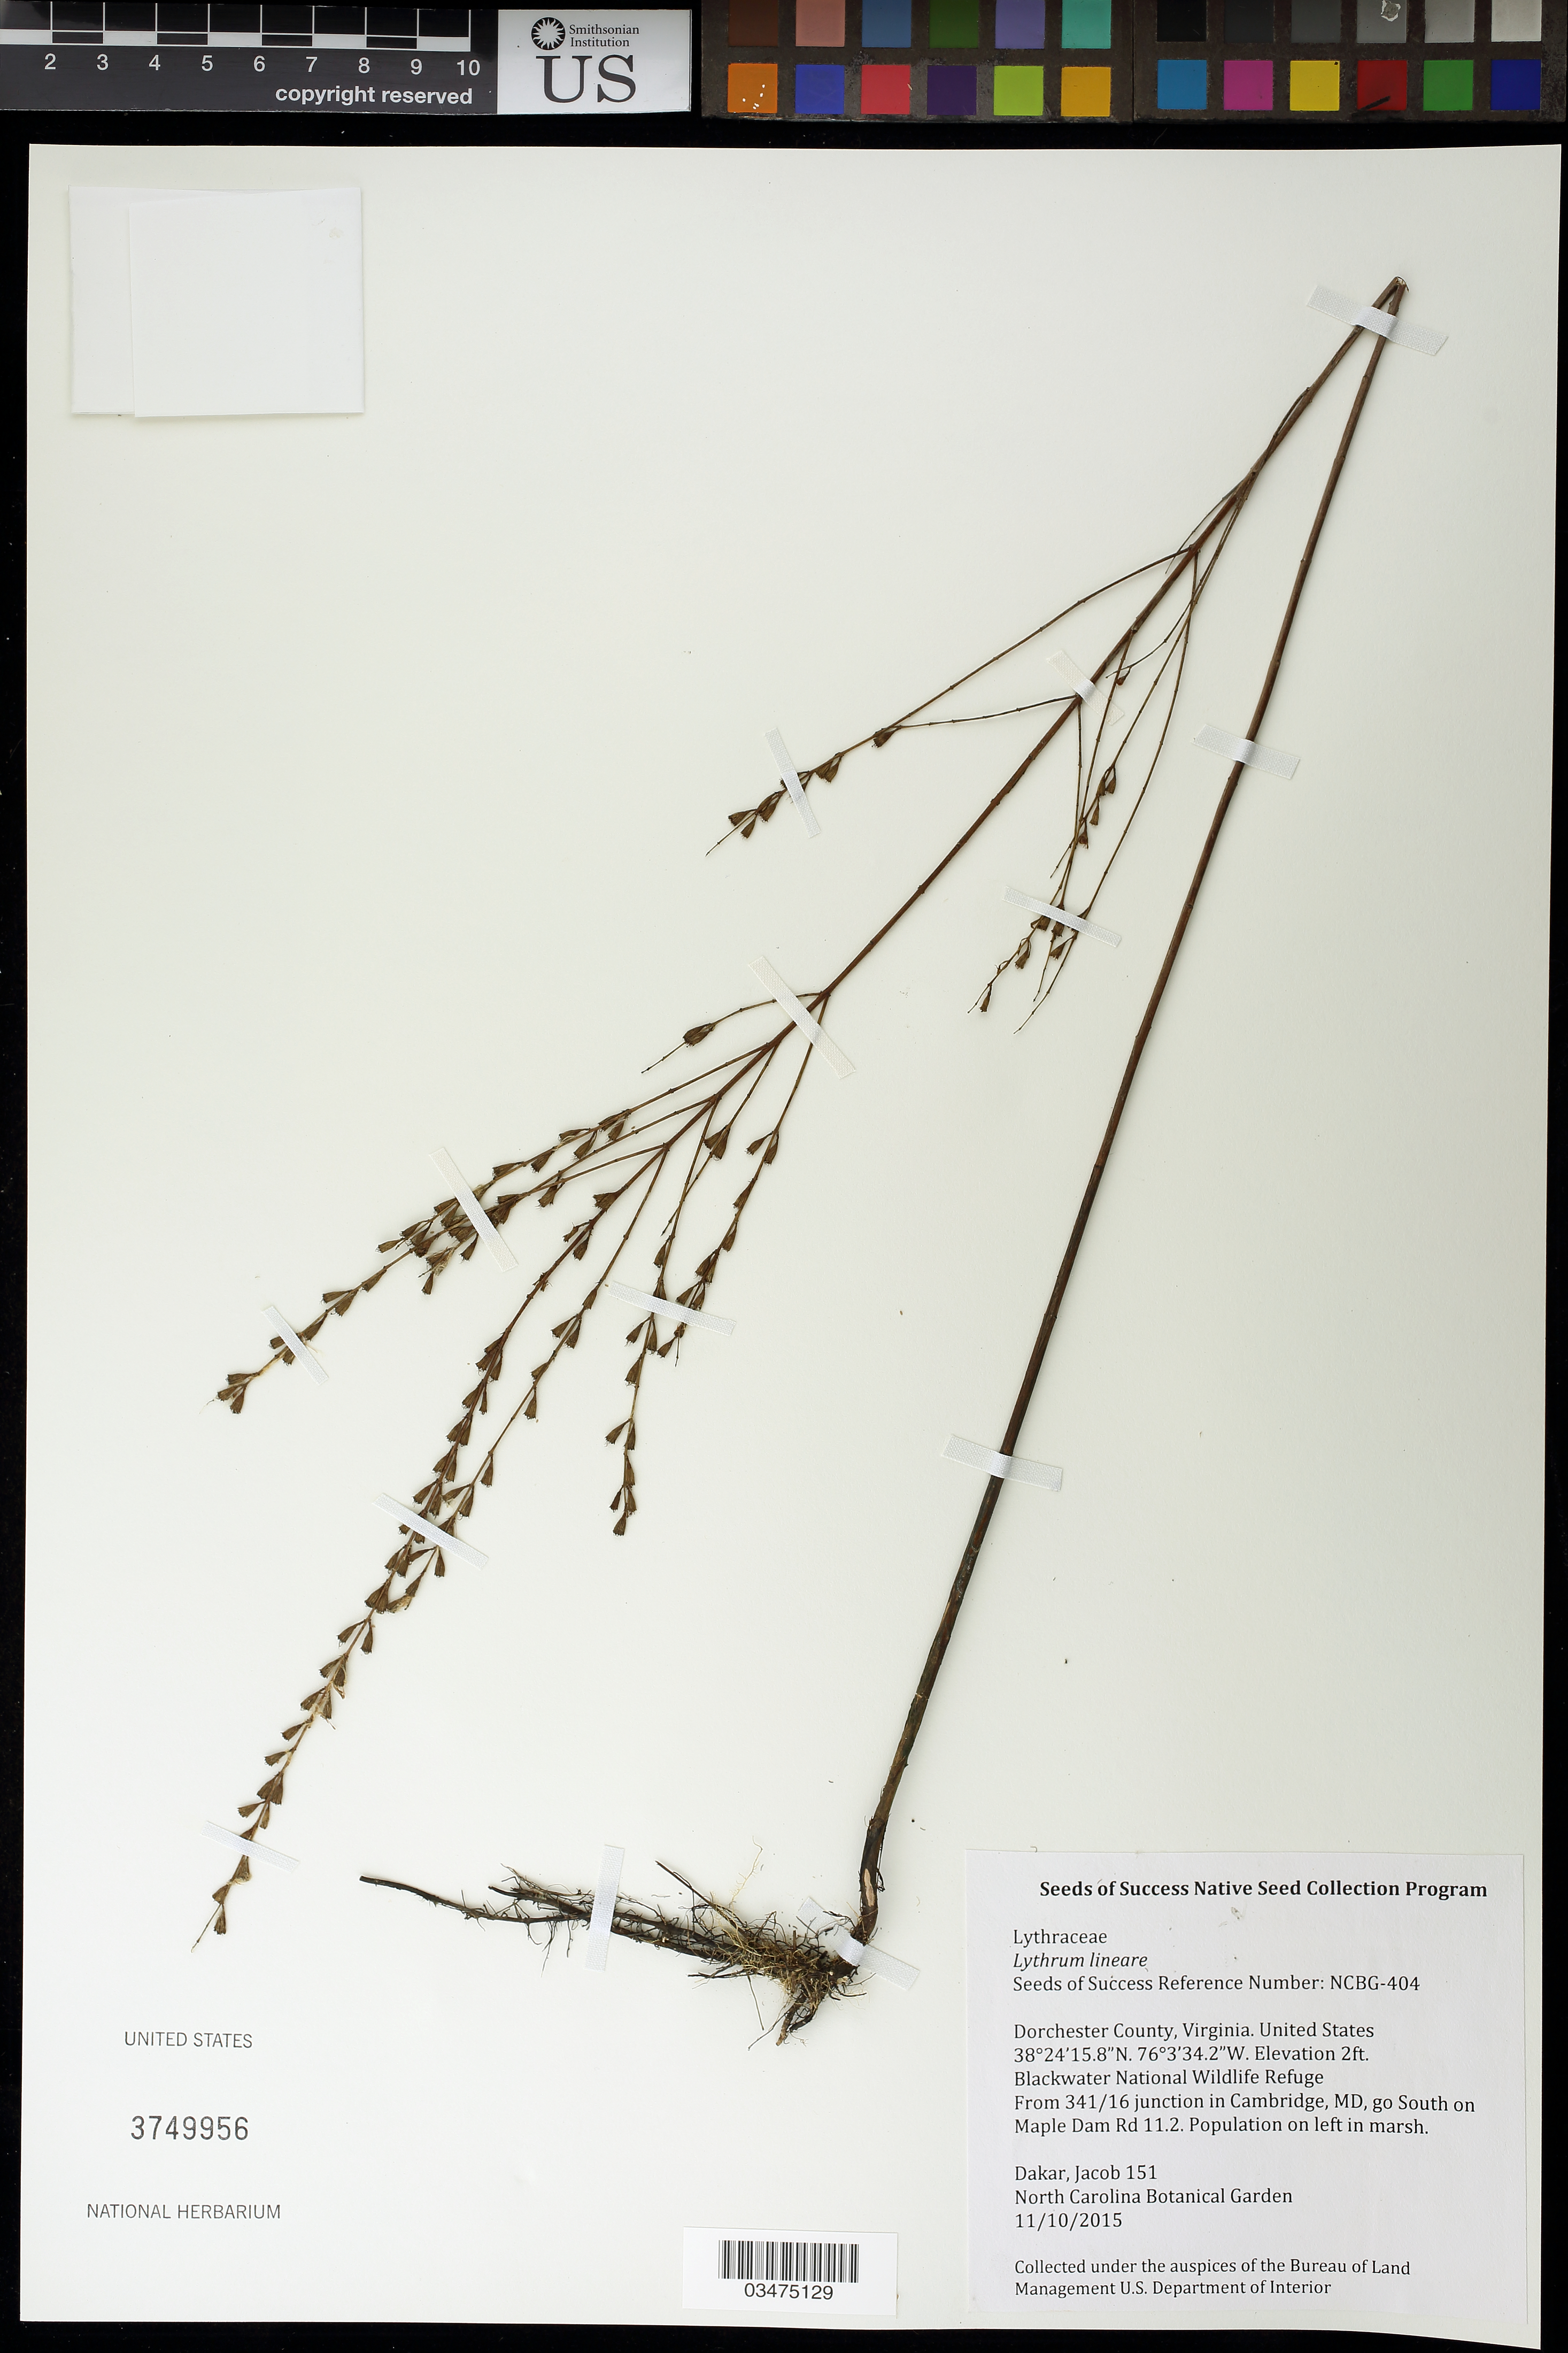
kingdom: Plantae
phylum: Tracheophyta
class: Magnoliopsida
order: Myrtales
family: Lythraceae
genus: Lythrum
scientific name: Lythrum lineare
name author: L.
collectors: J. Dakar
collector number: NCBG-404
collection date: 2015-11-10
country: United States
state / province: Maryland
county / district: Dorchester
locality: Blackwater National Wildlife Refuge, Maple Dam Road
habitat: Tidal marsh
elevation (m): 1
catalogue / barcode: US 3749956